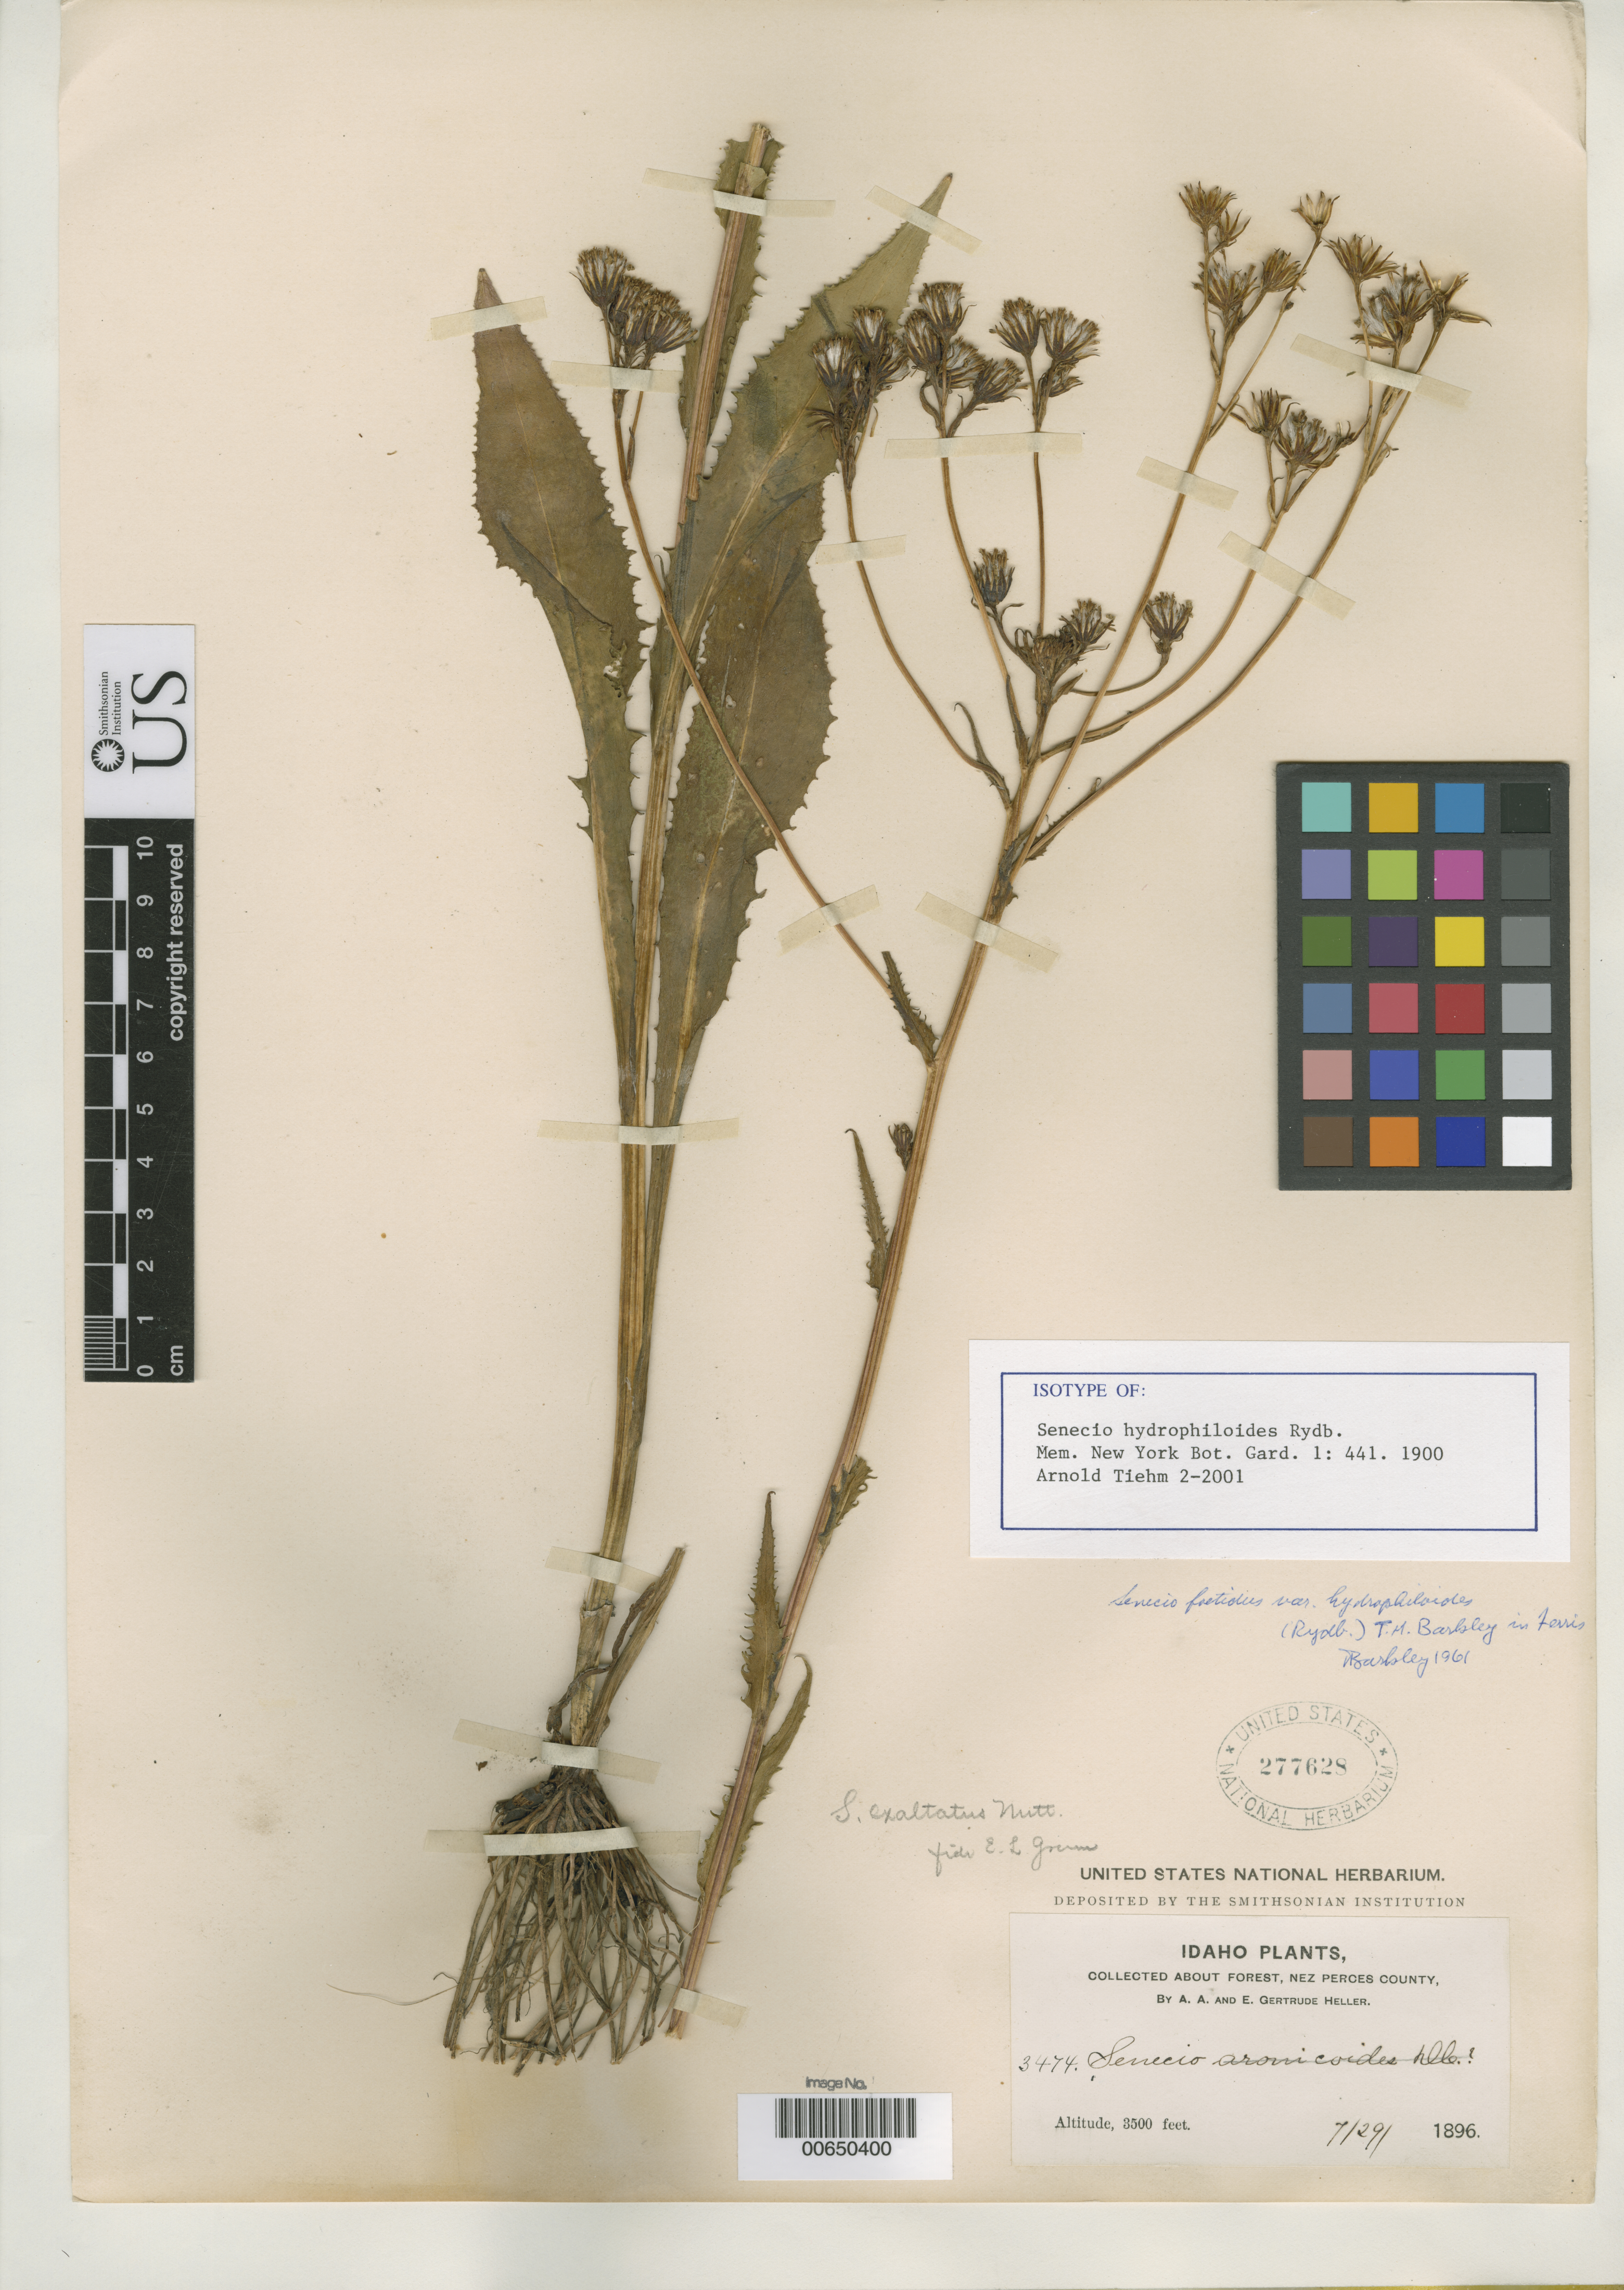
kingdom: Plantae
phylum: Tracheophyta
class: Magnoliopsida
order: Asterales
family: Asteraceae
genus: Senecio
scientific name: Senecio hydrophiloides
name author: Rydb.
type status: Isotype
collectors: A. A. Heller & E. G. Heller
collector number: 3474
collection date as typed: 29 Jul 1896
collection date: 1896-07-29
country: United States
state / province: Idaho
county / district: Nez Perce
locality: About Forest.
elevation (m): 1067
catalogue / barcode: US 277628